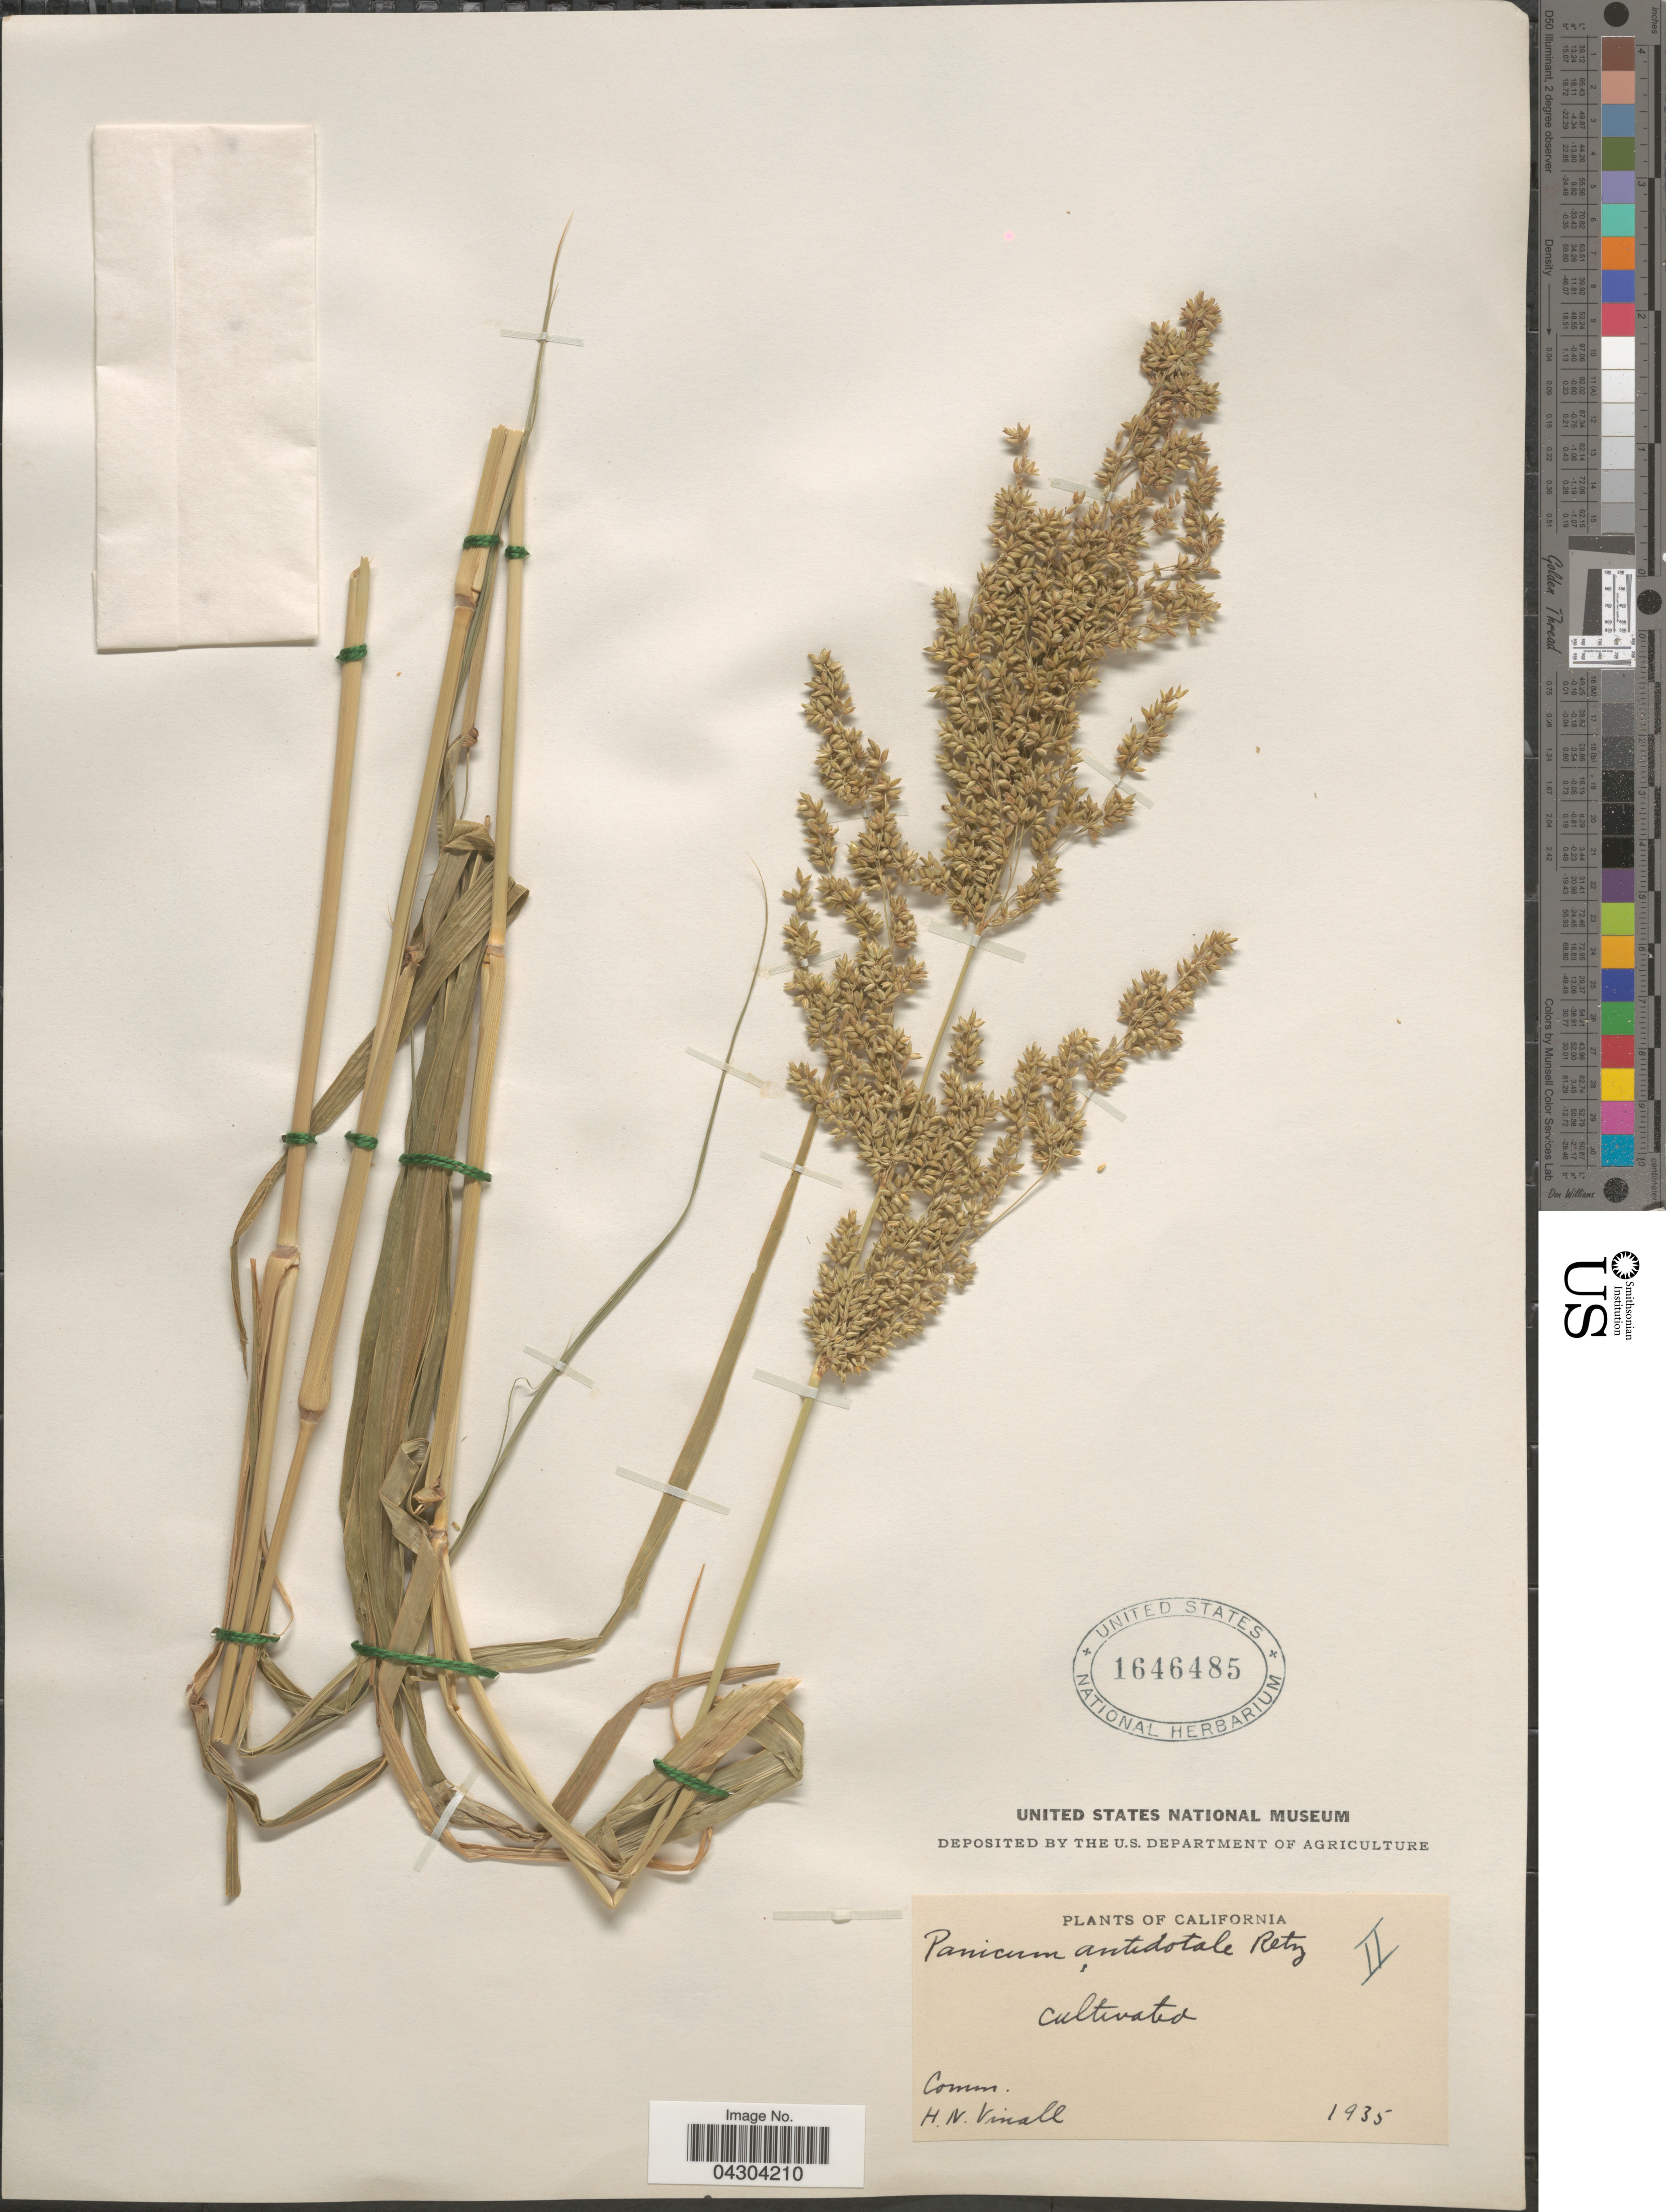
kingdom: Plantae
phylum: Tracheophyta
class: Liliopsida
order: Poales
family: Poaceae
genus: Panicum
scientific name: Panicum antidotale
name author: Retz.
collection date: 1935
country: United States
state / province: California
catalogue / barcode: US 1646485